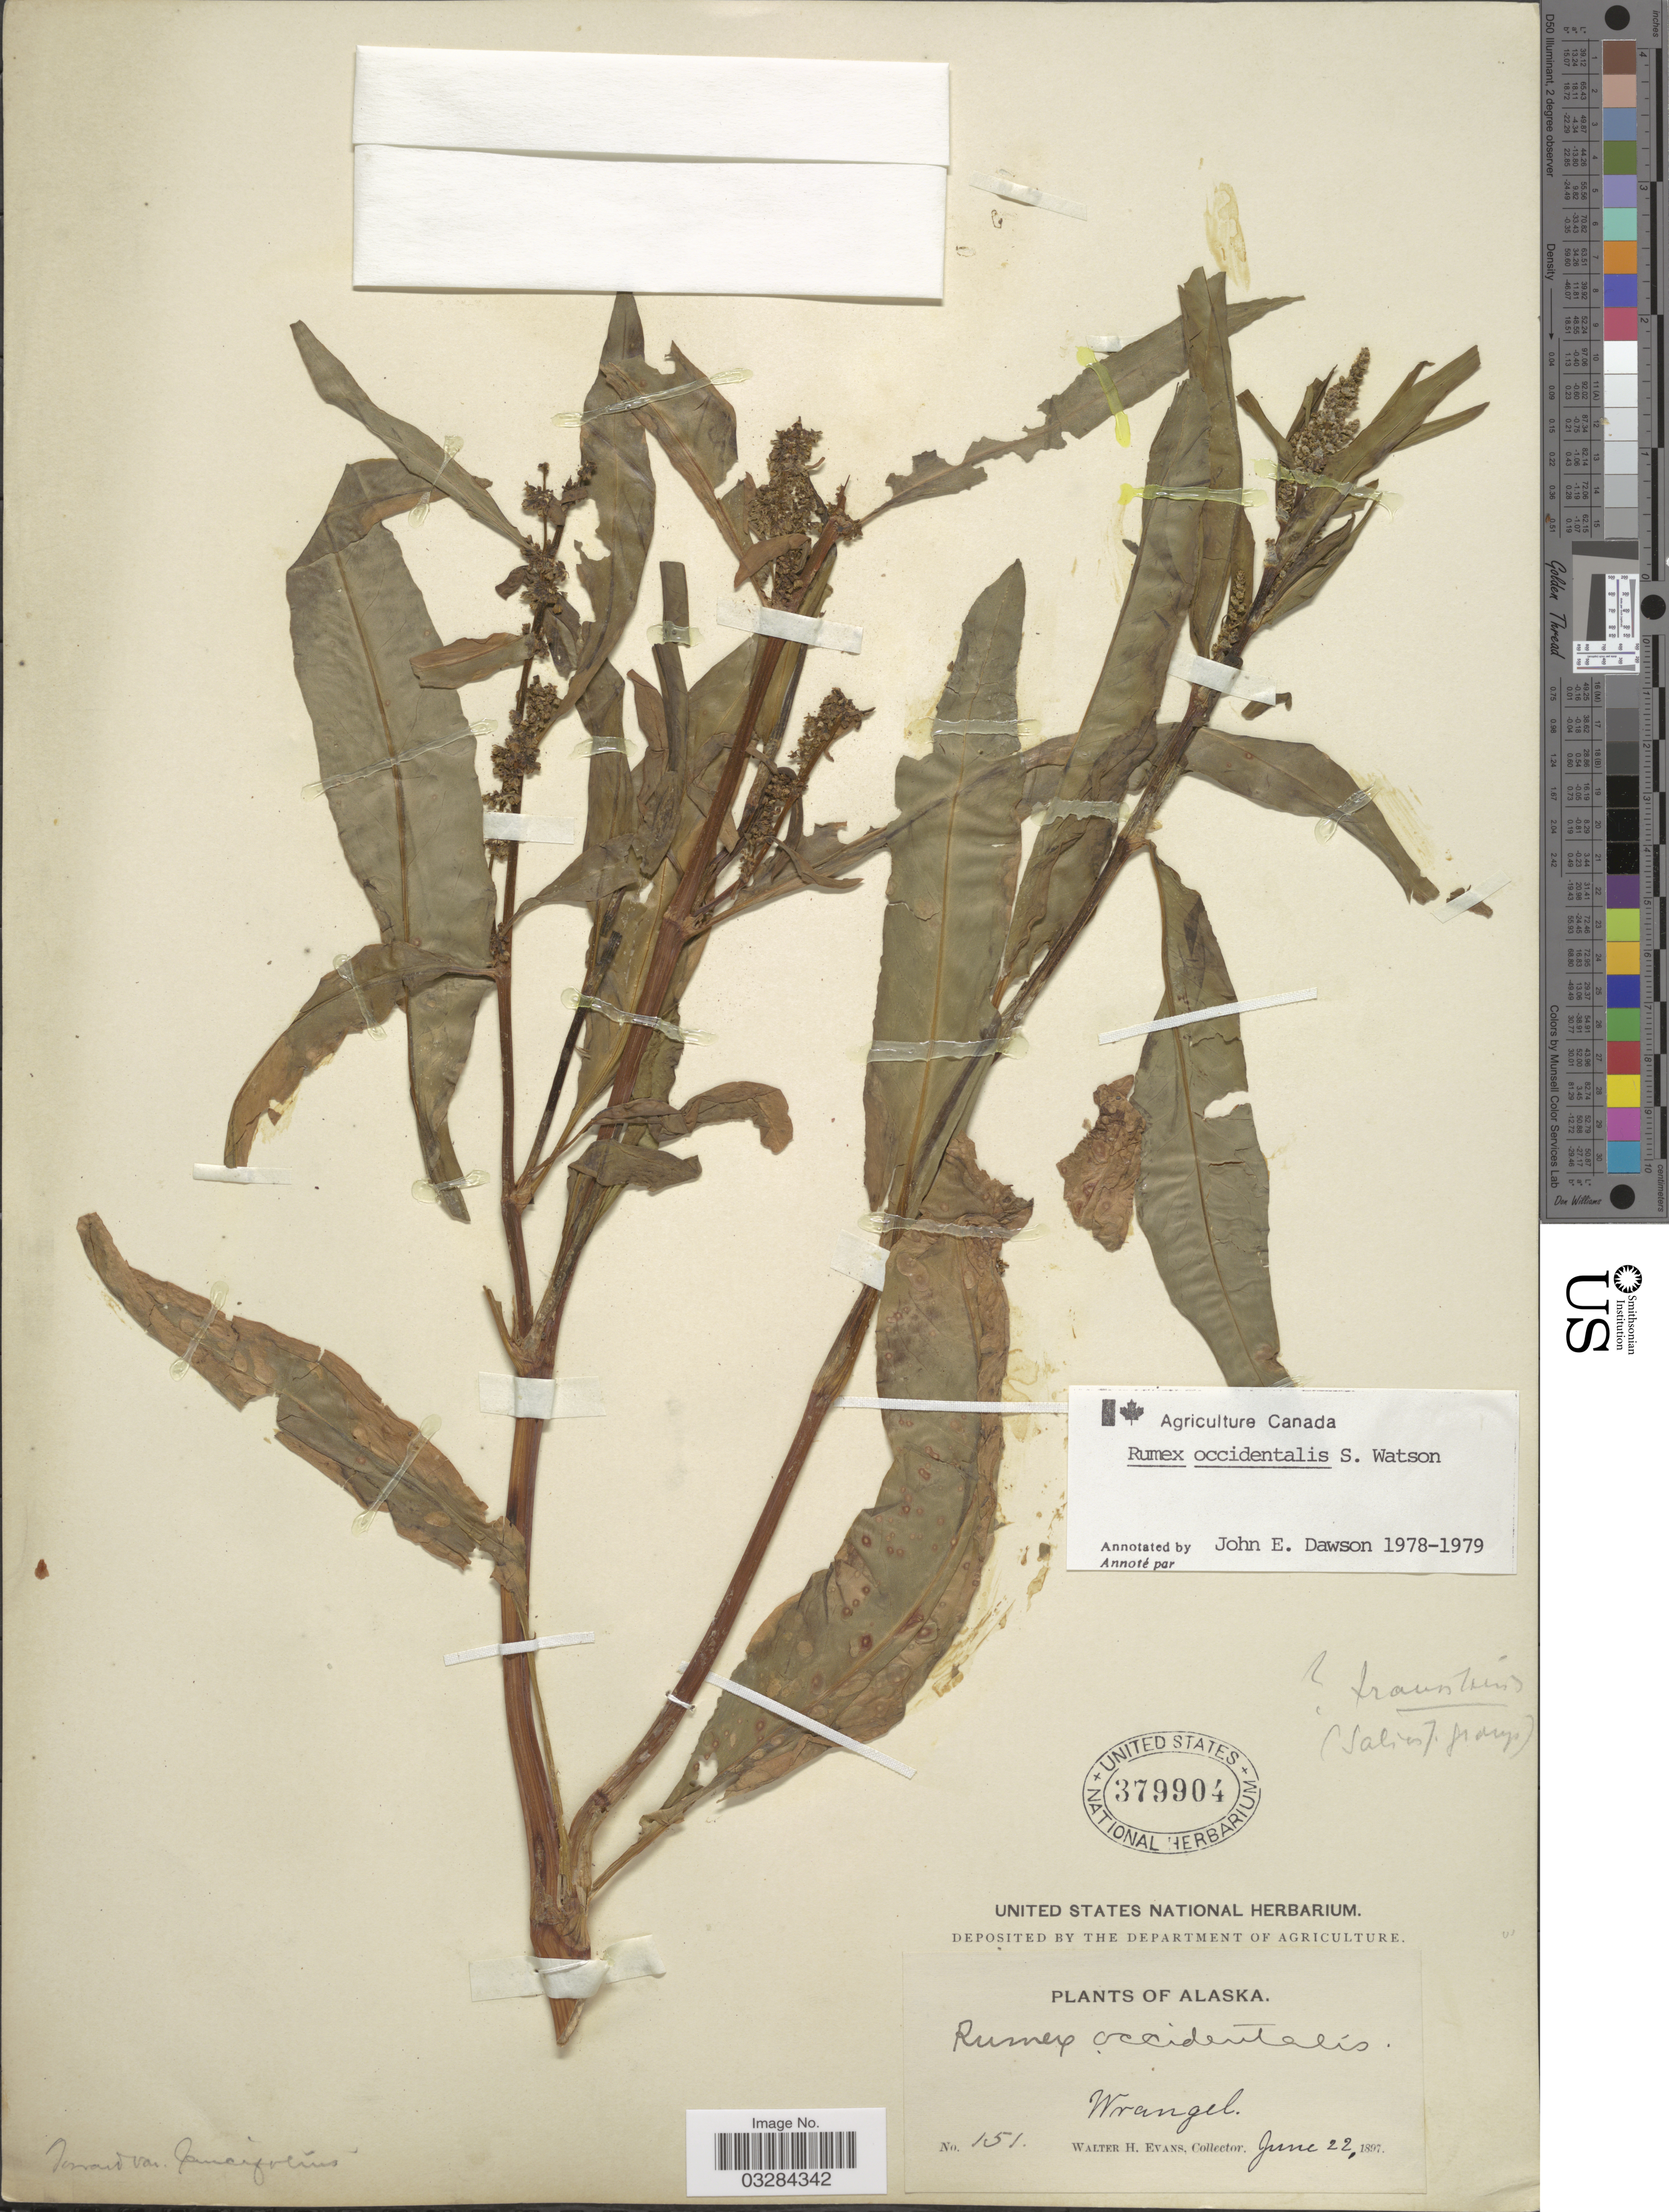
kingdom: Plantae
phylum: Tracheophyta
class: Magnoliopsida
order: Caryophyllales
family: Polygonaceae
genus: Rumex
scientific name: Rumex occidentalis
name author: S. Watson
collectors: W. H. Evans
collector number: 151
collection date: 1897-06-22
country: United States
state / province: Alaska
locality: Wrangell.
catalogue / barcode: US 379904